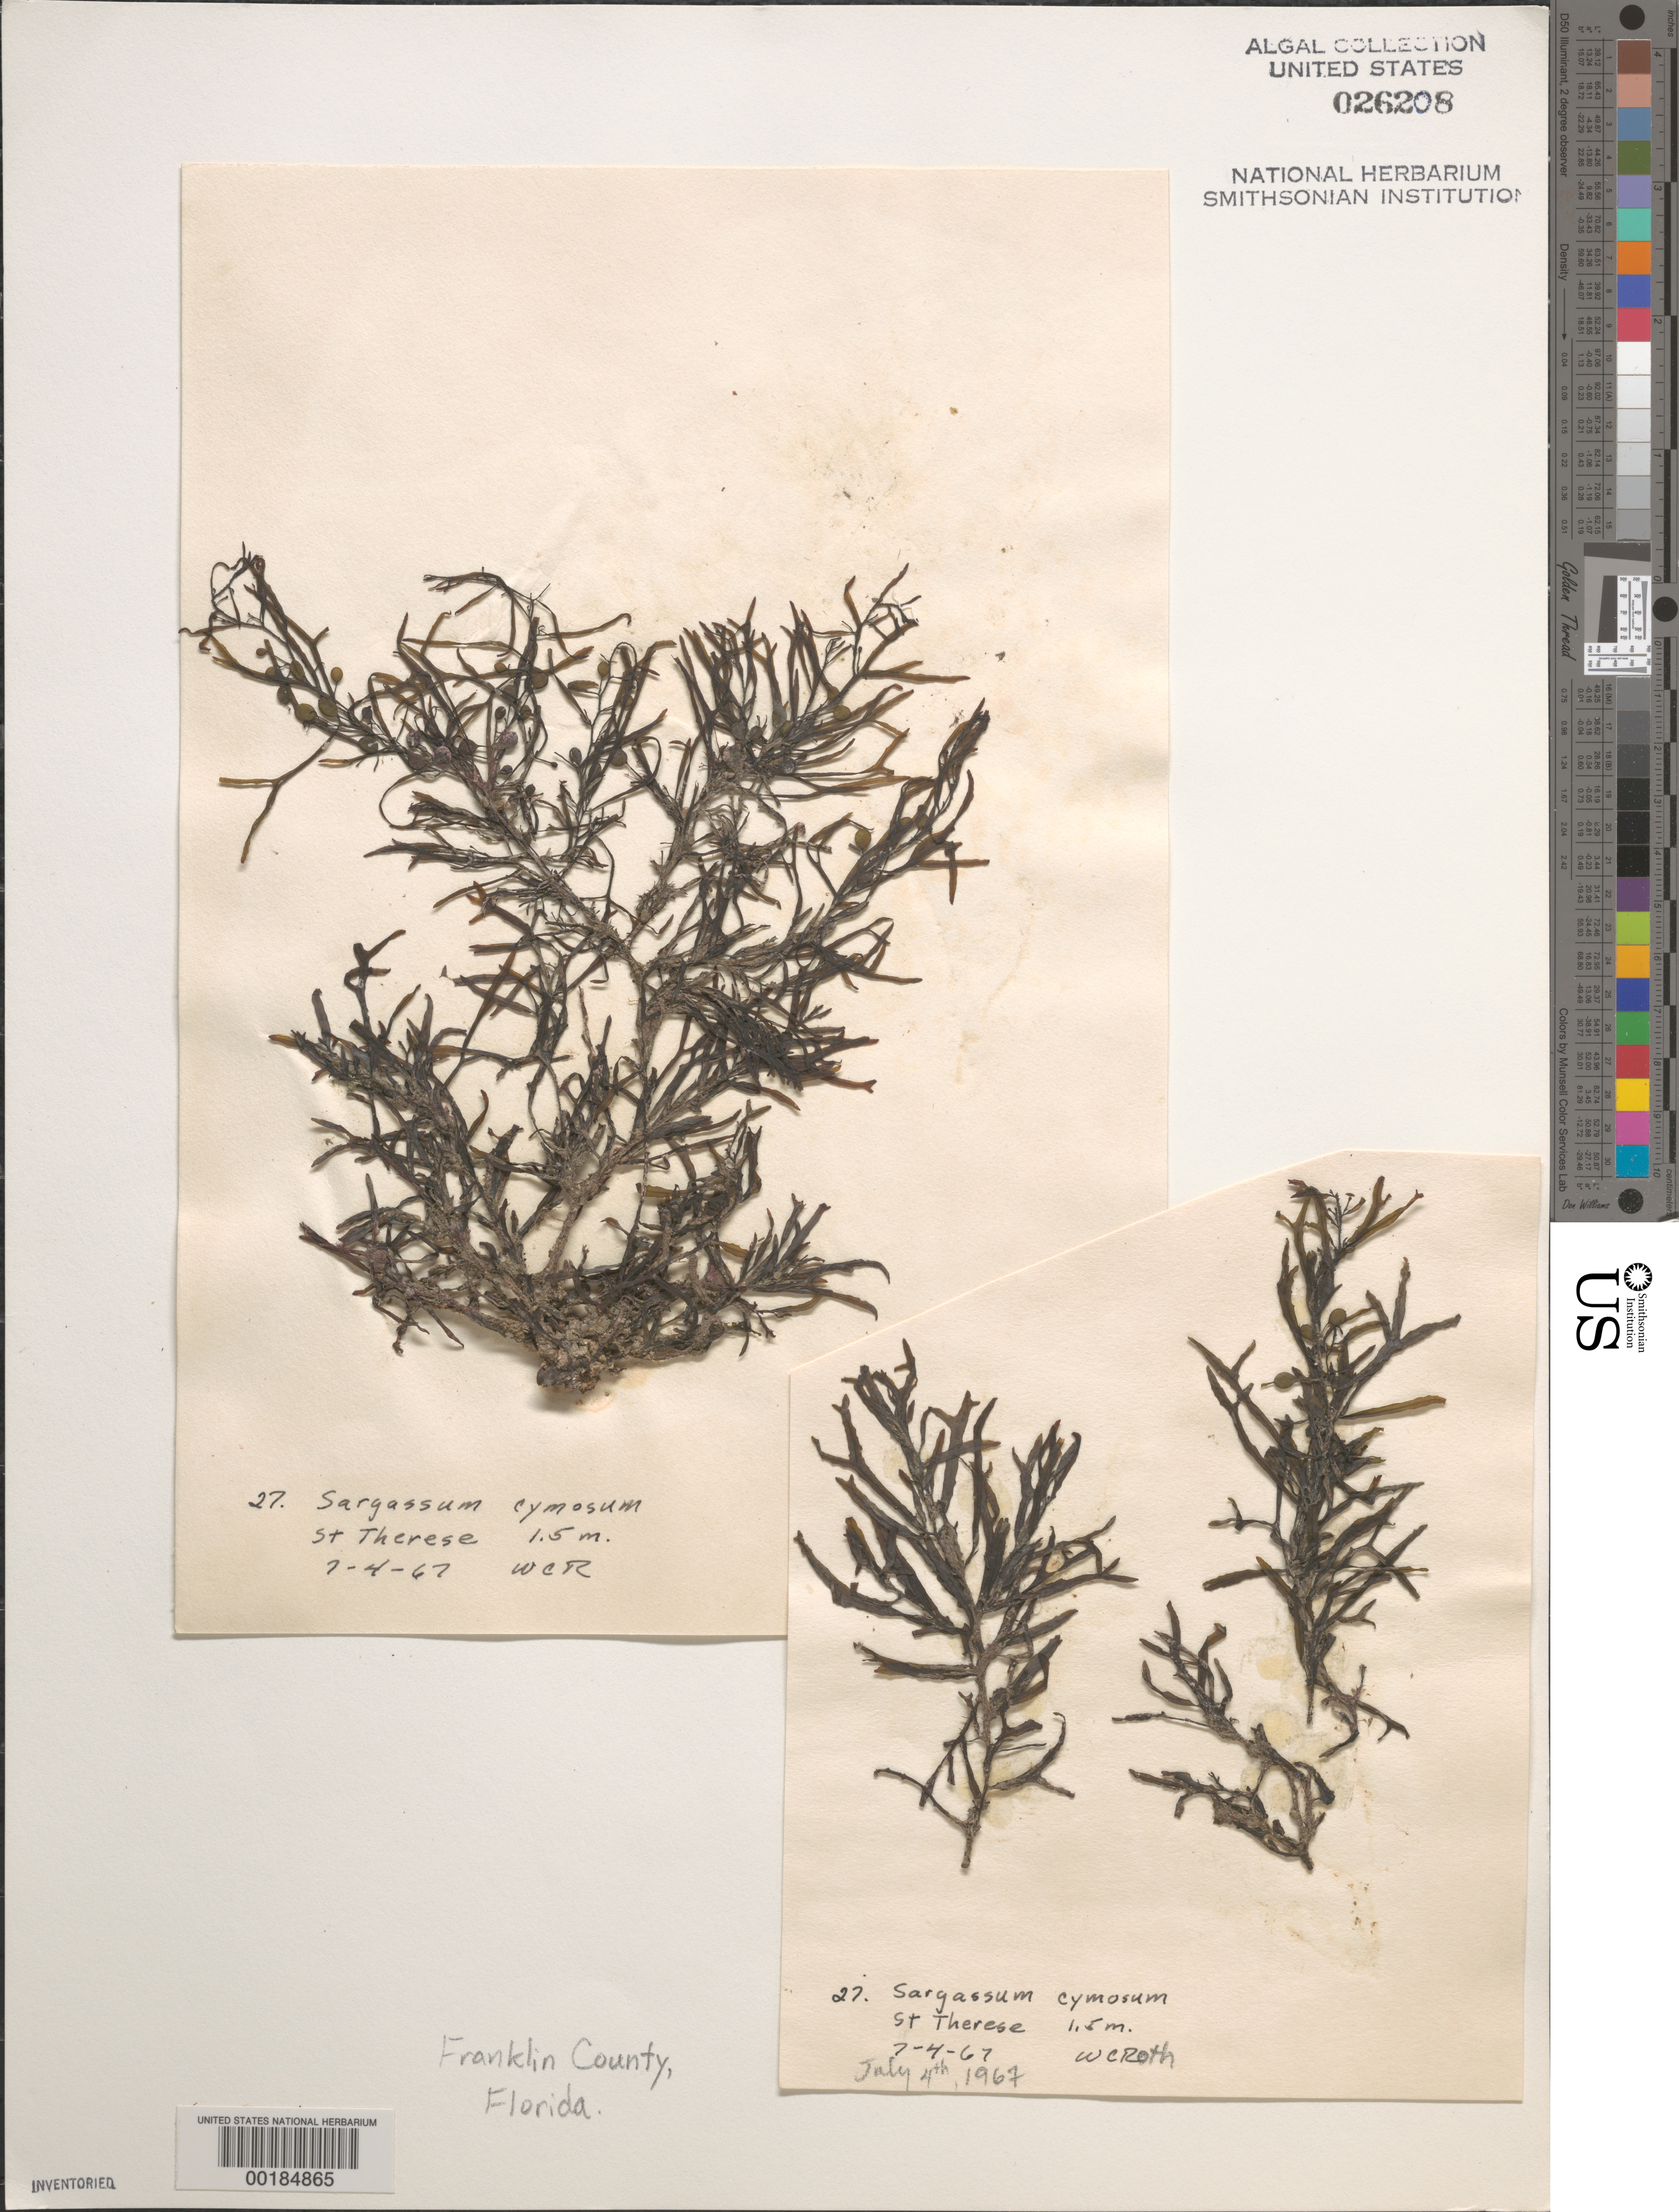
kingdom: Chromista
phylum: Ochrophyta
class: Phaeophyceae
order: Fucales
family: Sargassaceae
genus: Sargassum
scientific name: Sargassum cymosum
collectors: W. C. Roth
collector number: F-67-27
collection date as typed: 04 Jul 1967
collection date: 1967-07-04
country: United States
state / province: Florida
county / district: Franklin County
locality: Saint Teresa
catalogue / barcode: US 26208